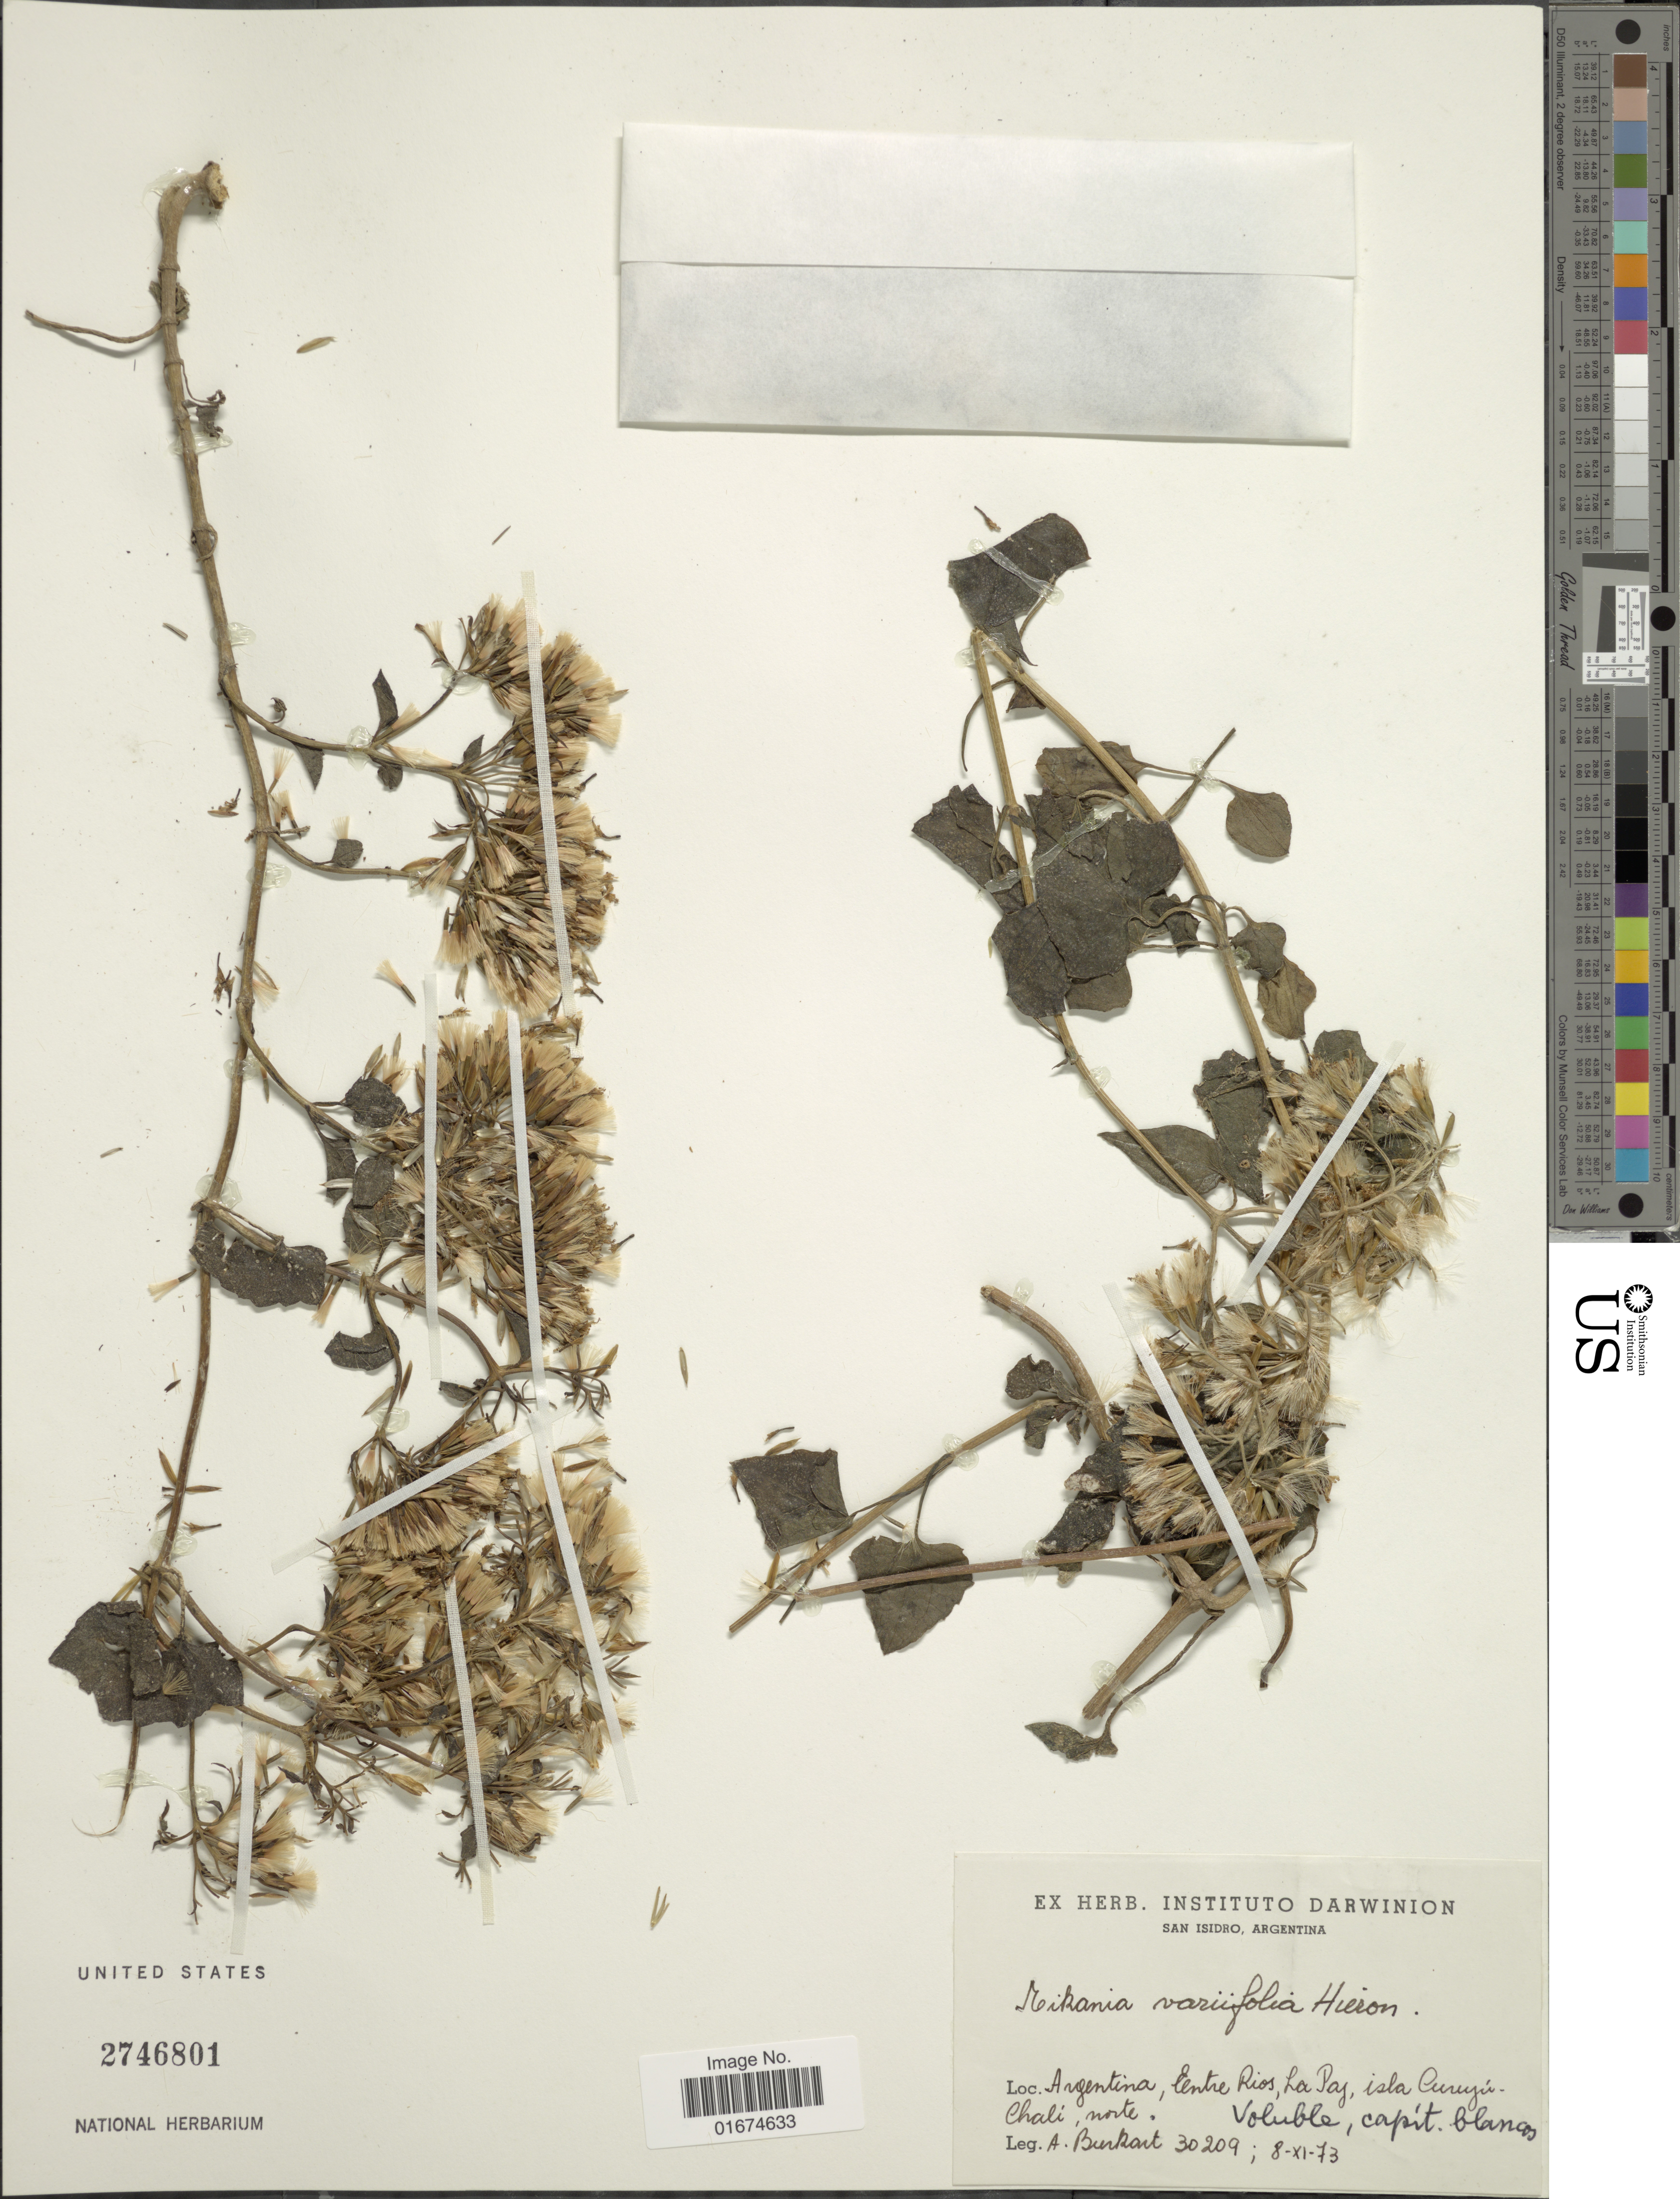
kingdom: Plantae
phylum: Tracheophyta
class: Magnoliopsida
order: Asterales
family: Asteraceae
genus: Mikania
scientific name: Mikania variifolia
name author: Hieron.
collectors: A. E. Burkart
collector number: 30209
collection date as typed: Transcribed d/m/y: 8/11/73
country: Argentina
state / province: Entre Rios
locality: La Paj, isla Curujú - Chali, norte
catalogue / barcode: US 2746801